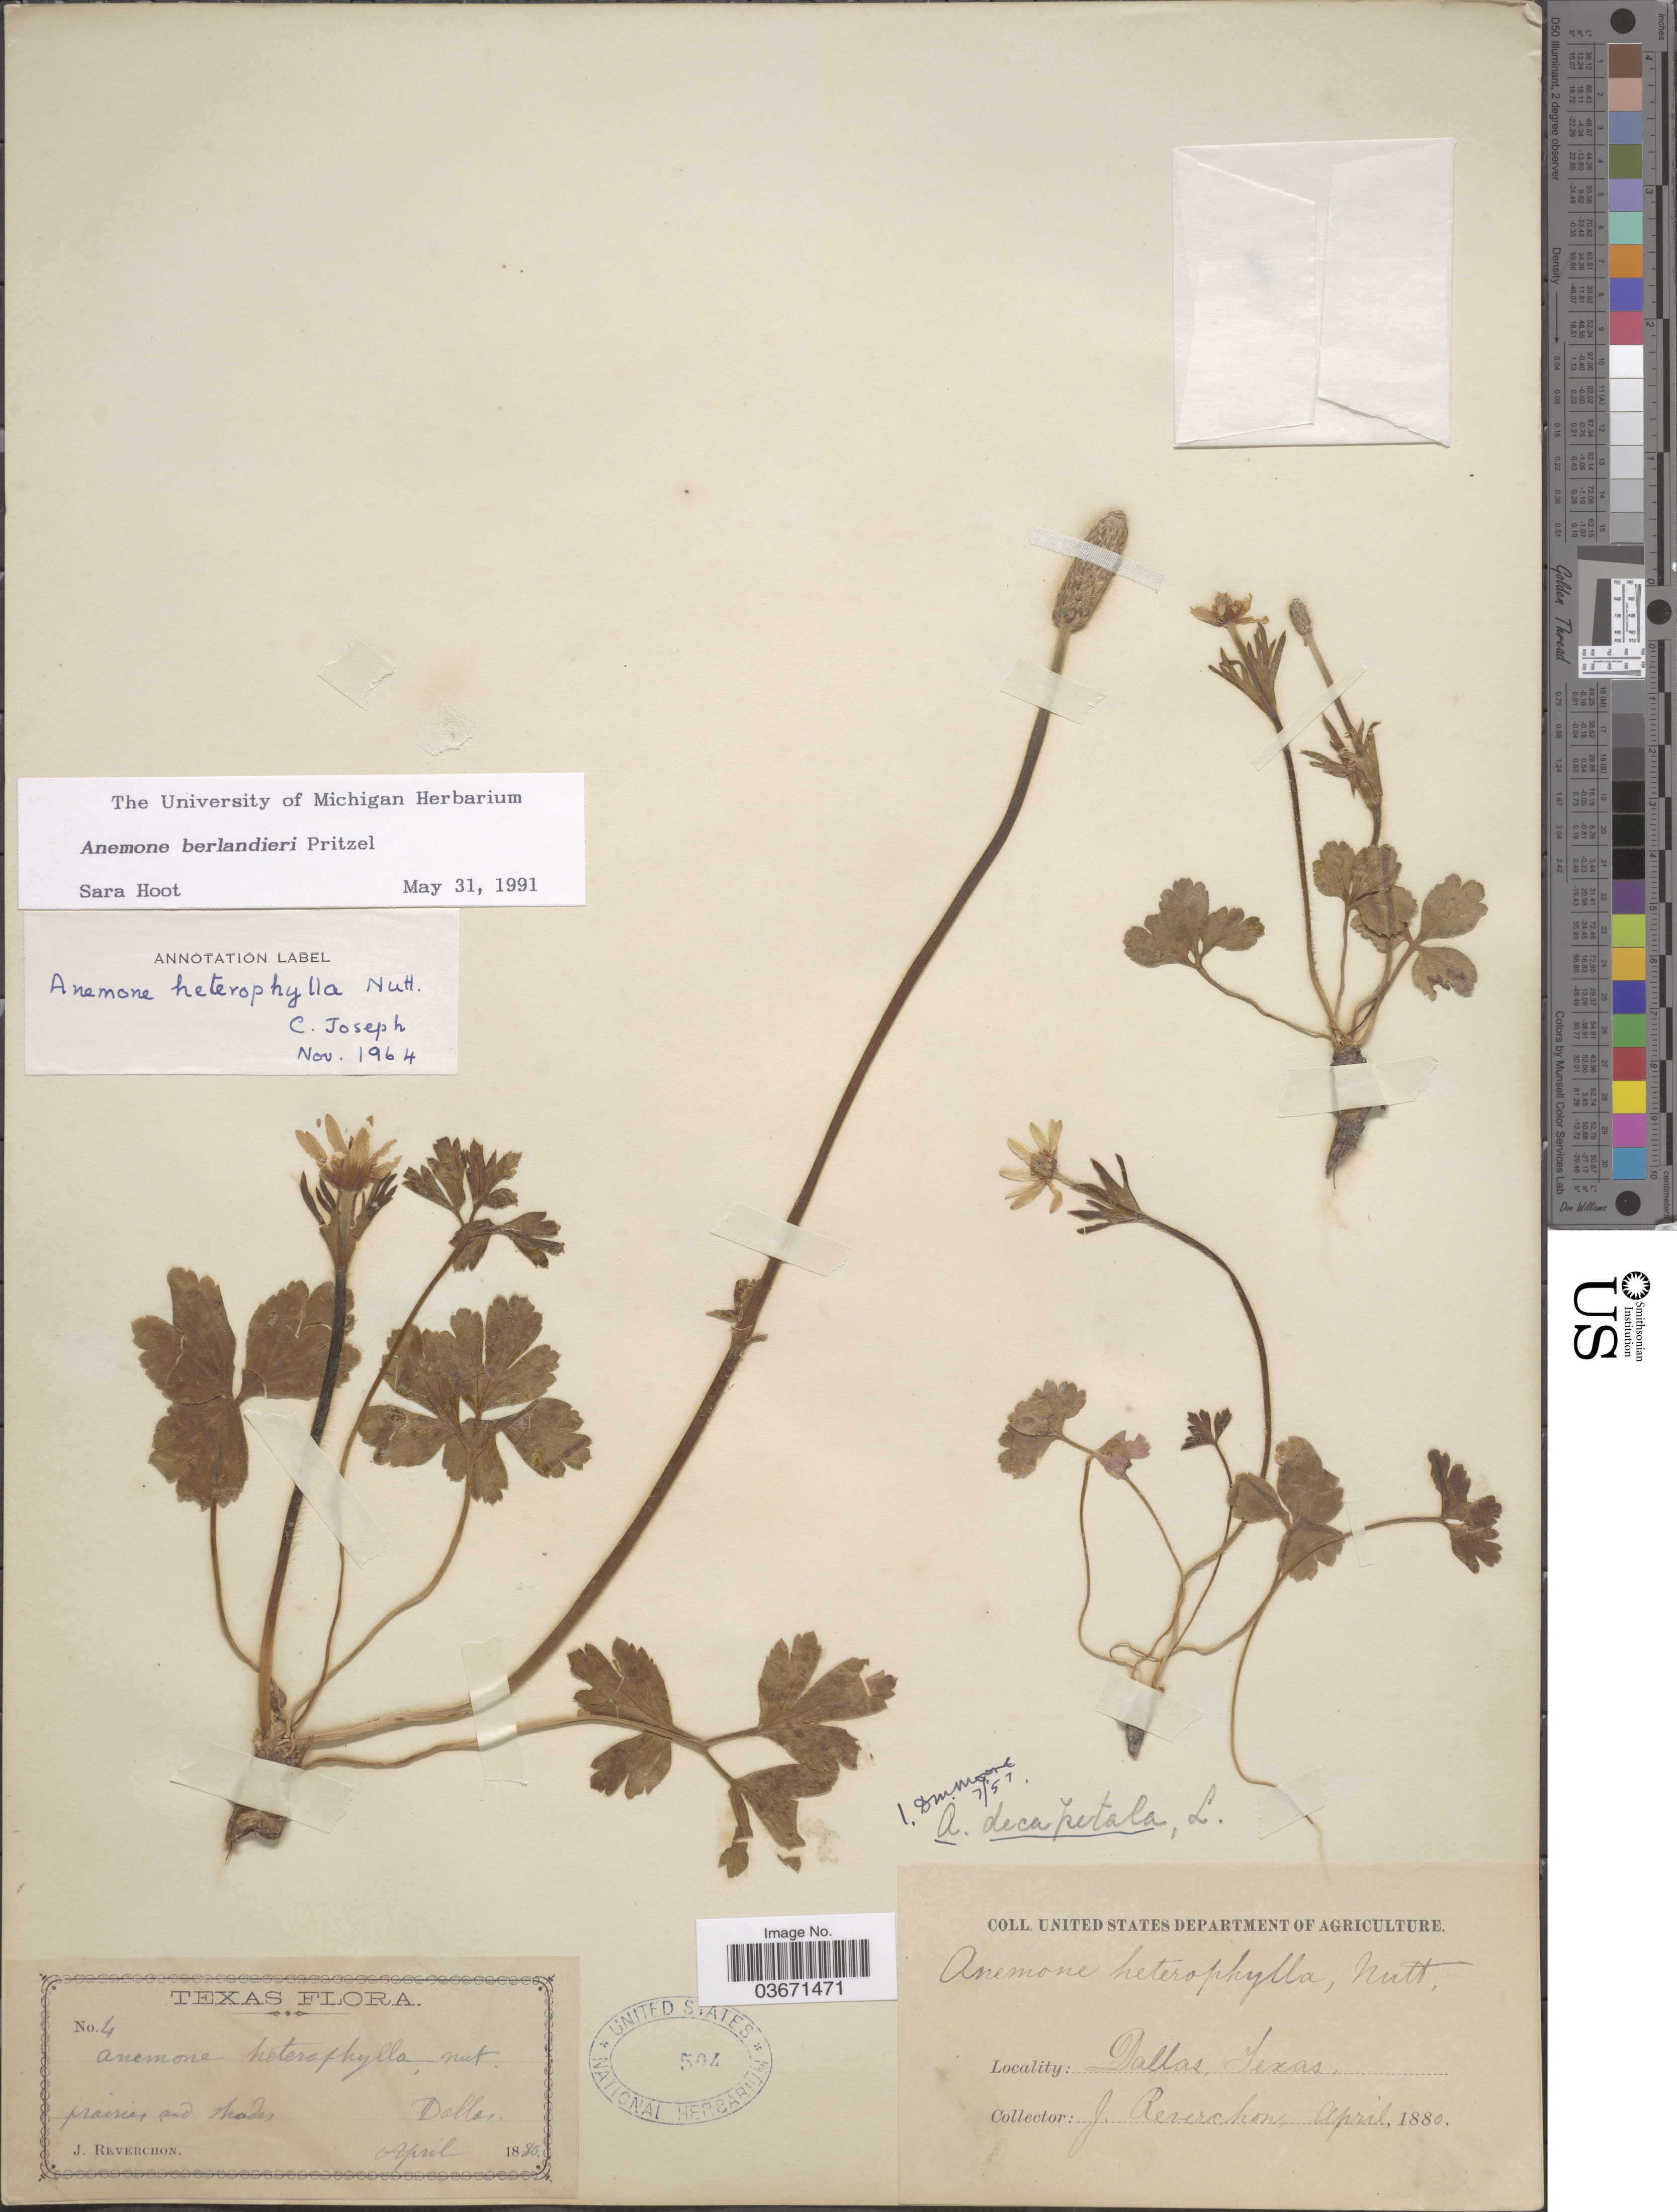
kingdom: Plantae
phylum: Tracheophyta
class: Magnoliopsida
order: Ranunculales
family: Ranunculaceae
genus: Anemone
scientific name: Anemone berlandieri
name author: E. Pritz.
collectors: J. Reverchon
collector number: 4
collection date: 1880-04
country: United States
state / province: Texas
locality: Dallas.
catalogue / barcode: US 504